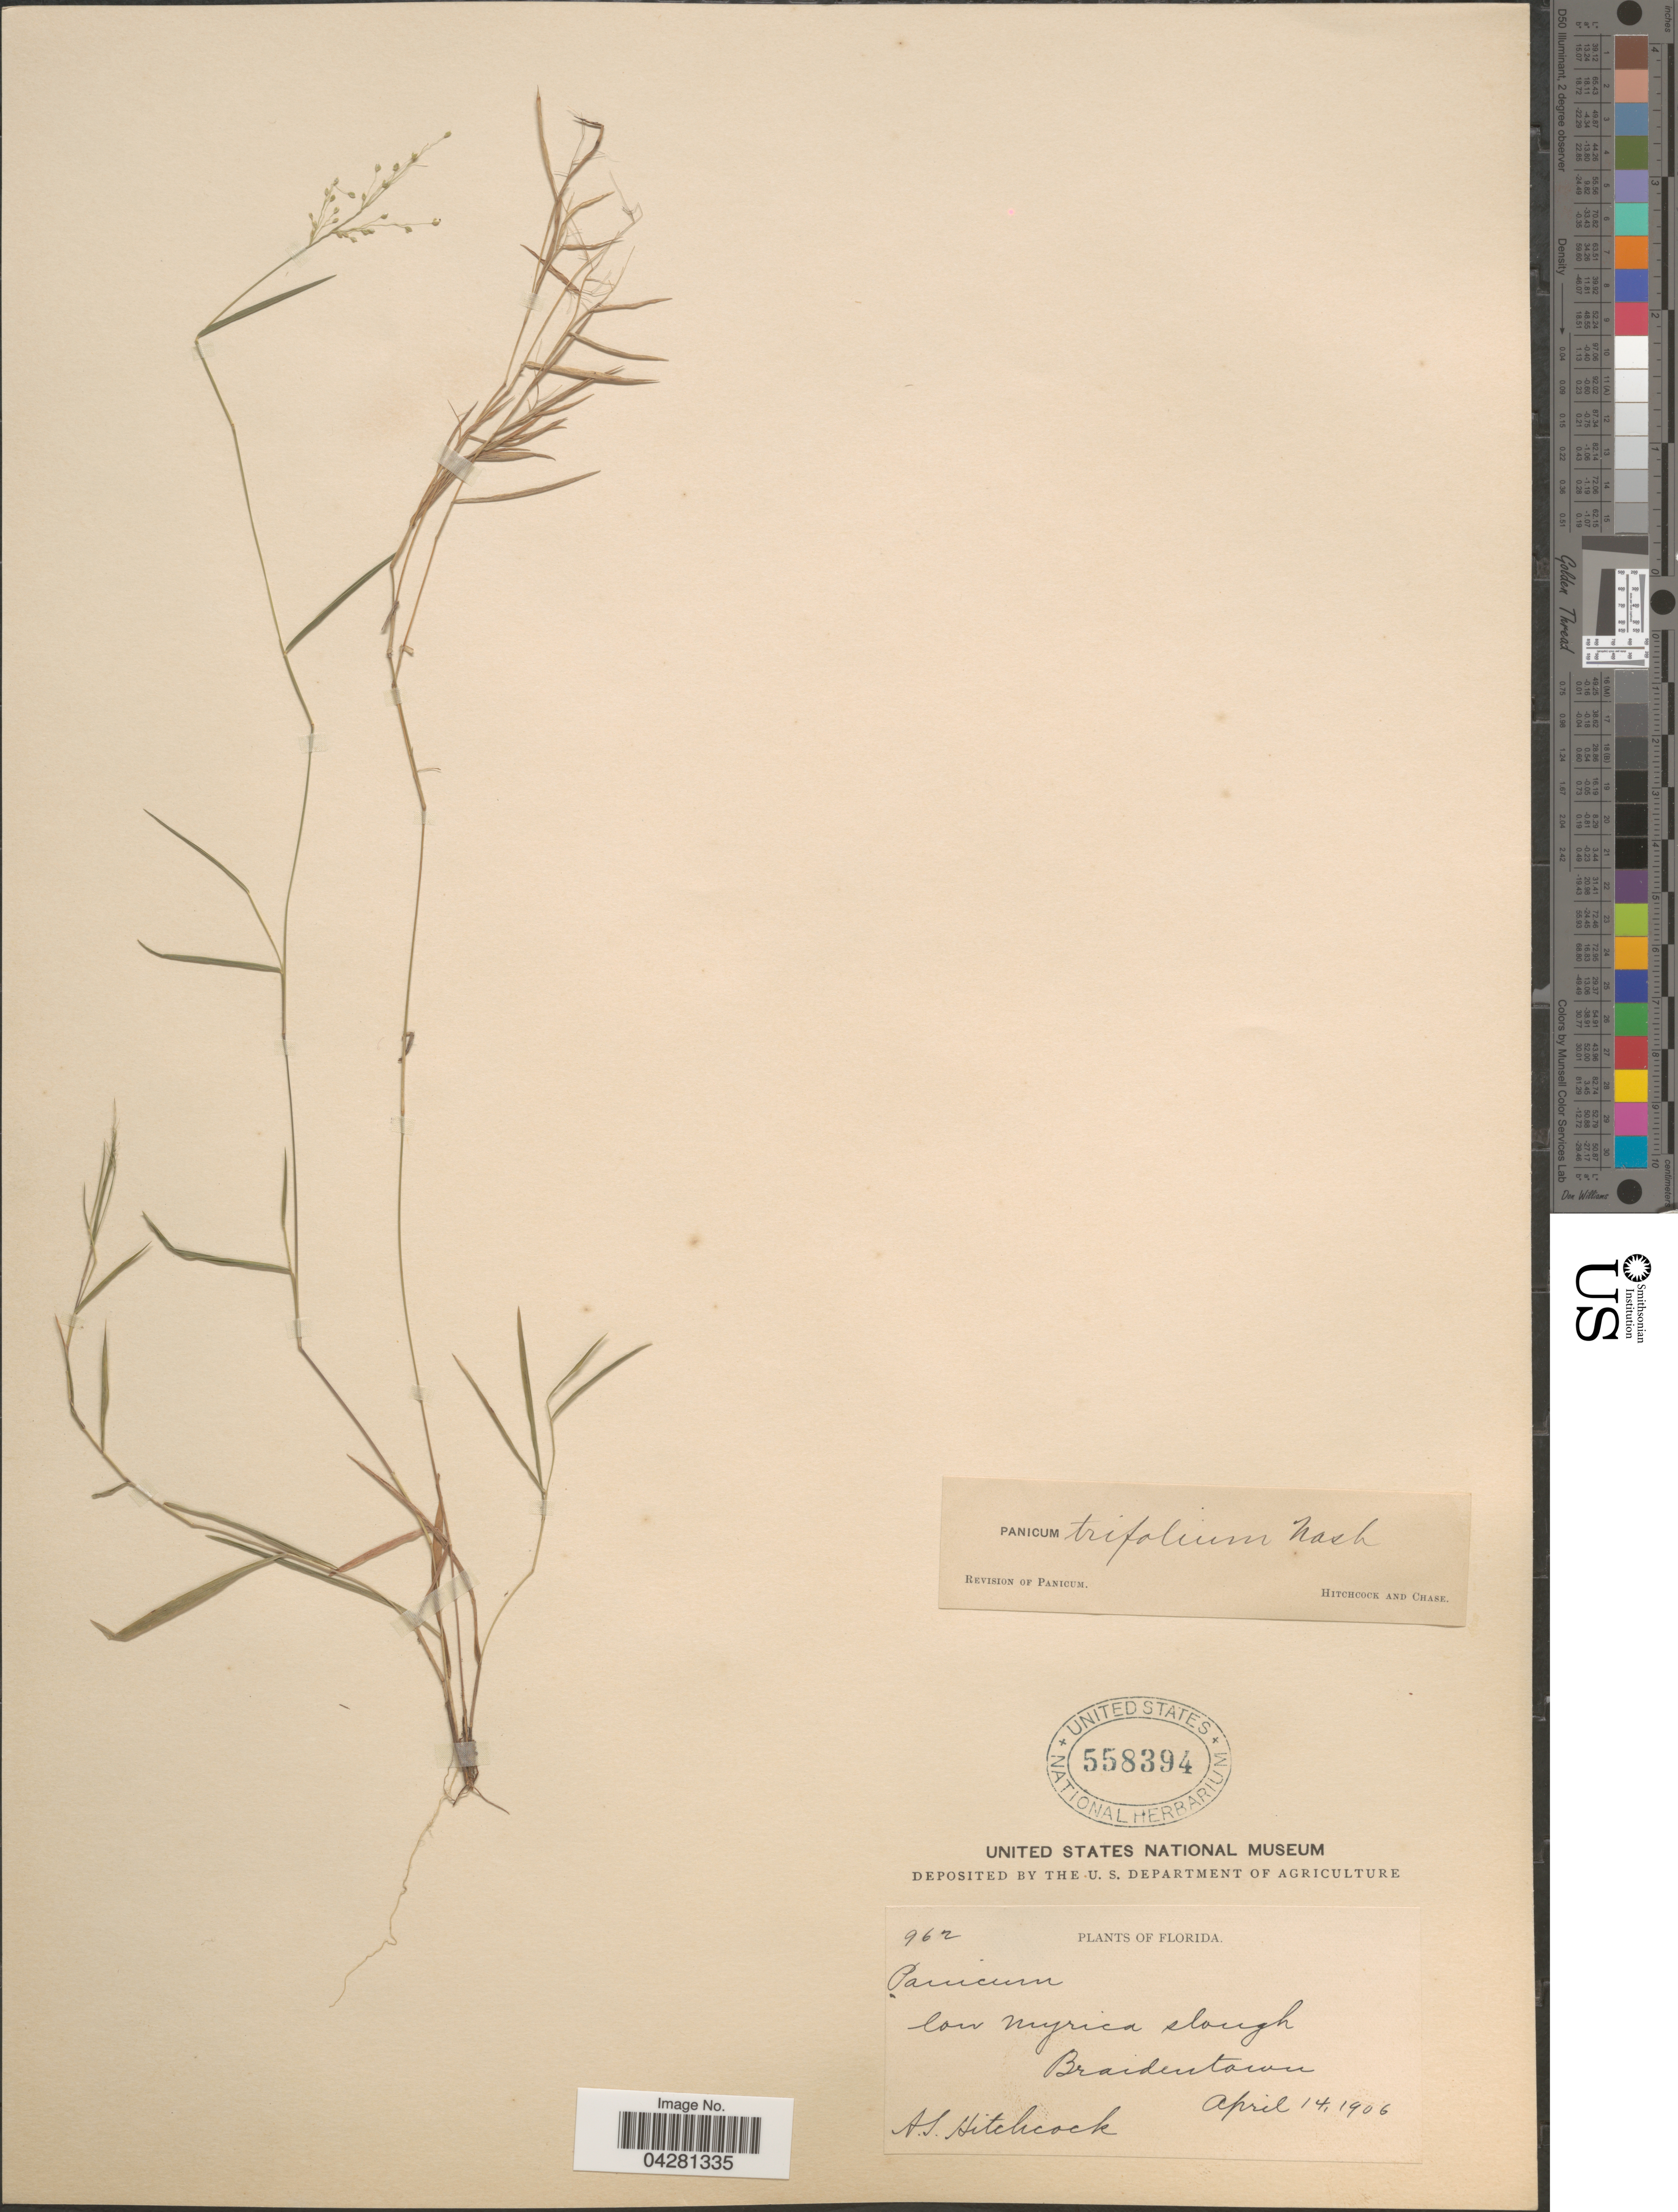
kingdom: Plantae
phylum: Tracheophyta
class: Liliopsida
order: Poales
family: Poaceae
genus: Dichanthelium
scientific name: Dichanthelium dichotomum var. unciphyllum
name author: (Trin.) Davidse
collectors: A. S. Hitchcock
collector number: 962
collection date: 1906-04-14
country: United States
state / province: Florida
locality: Braidentown.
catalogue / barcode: US 558394